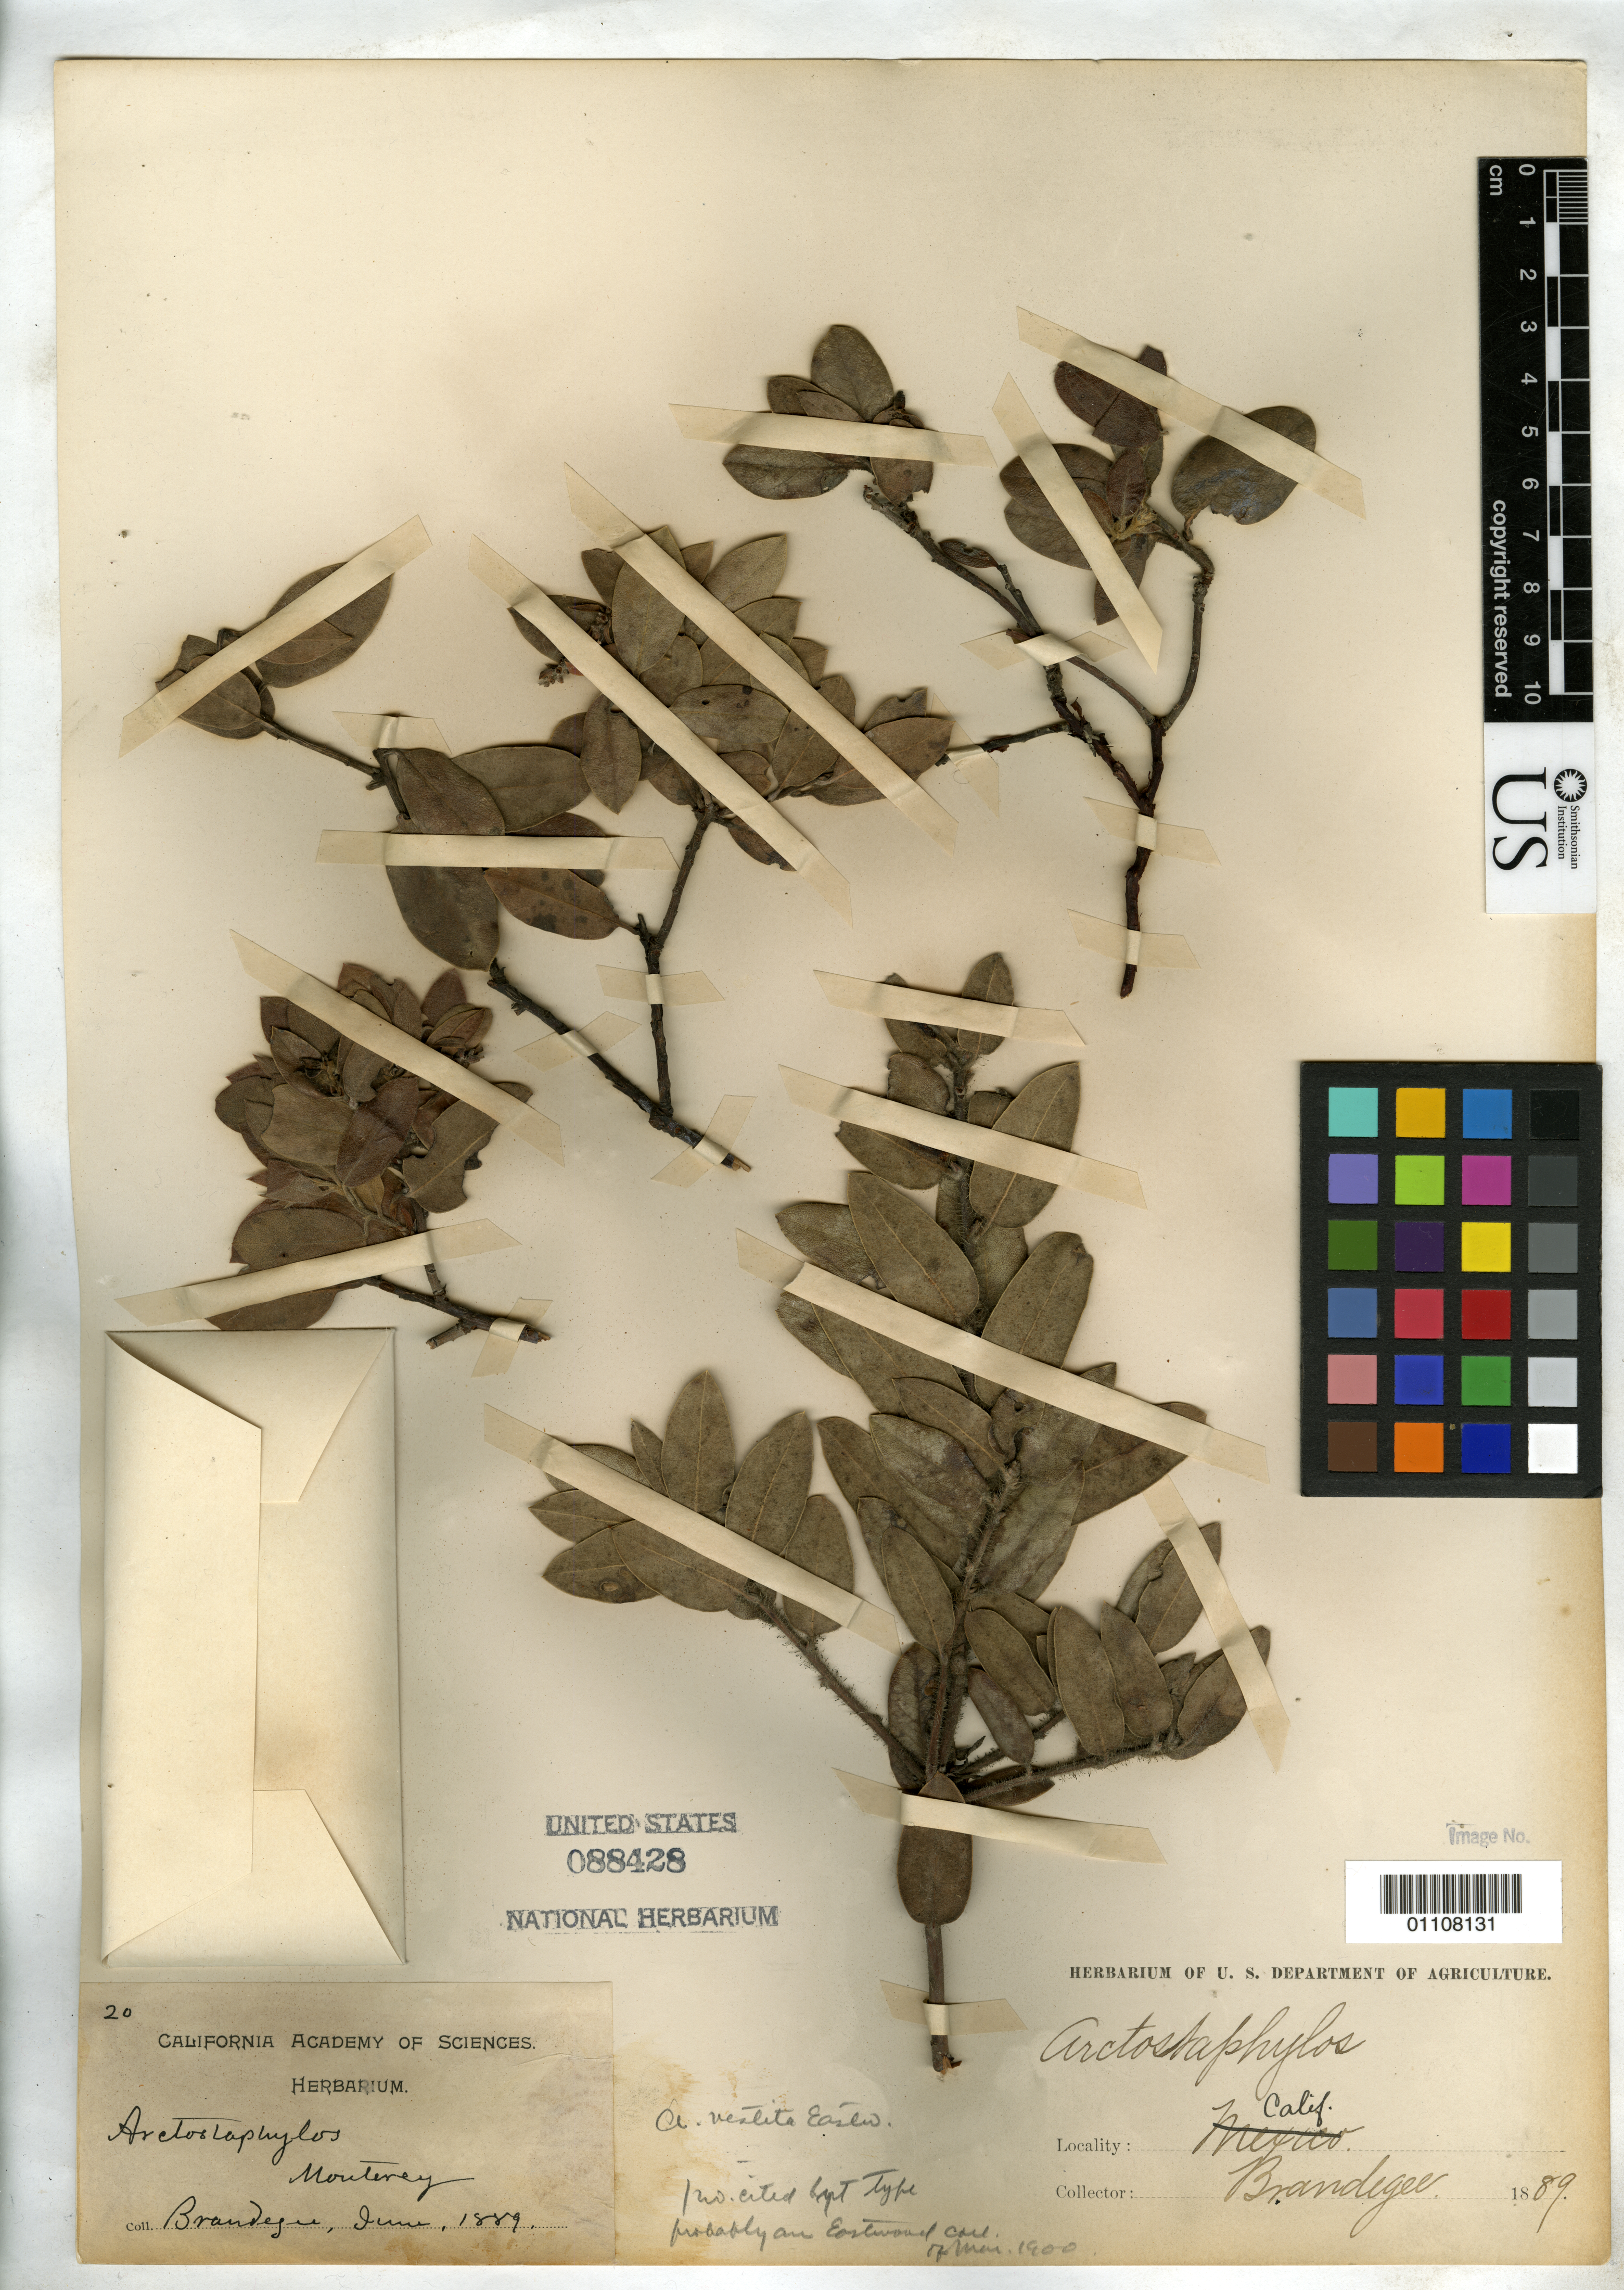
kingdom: Plantae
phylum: Tracheophyta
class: Magnoliopsida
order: Ericales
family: Ericaceae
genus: Arctostaphylos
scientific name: Arctostaphylos vestita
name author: Eastw. in Sarg.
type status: Syntype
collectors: -- Brandegee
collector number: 20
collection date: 1889-06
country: United States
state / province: California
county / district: Monterey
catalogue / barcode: US 88428